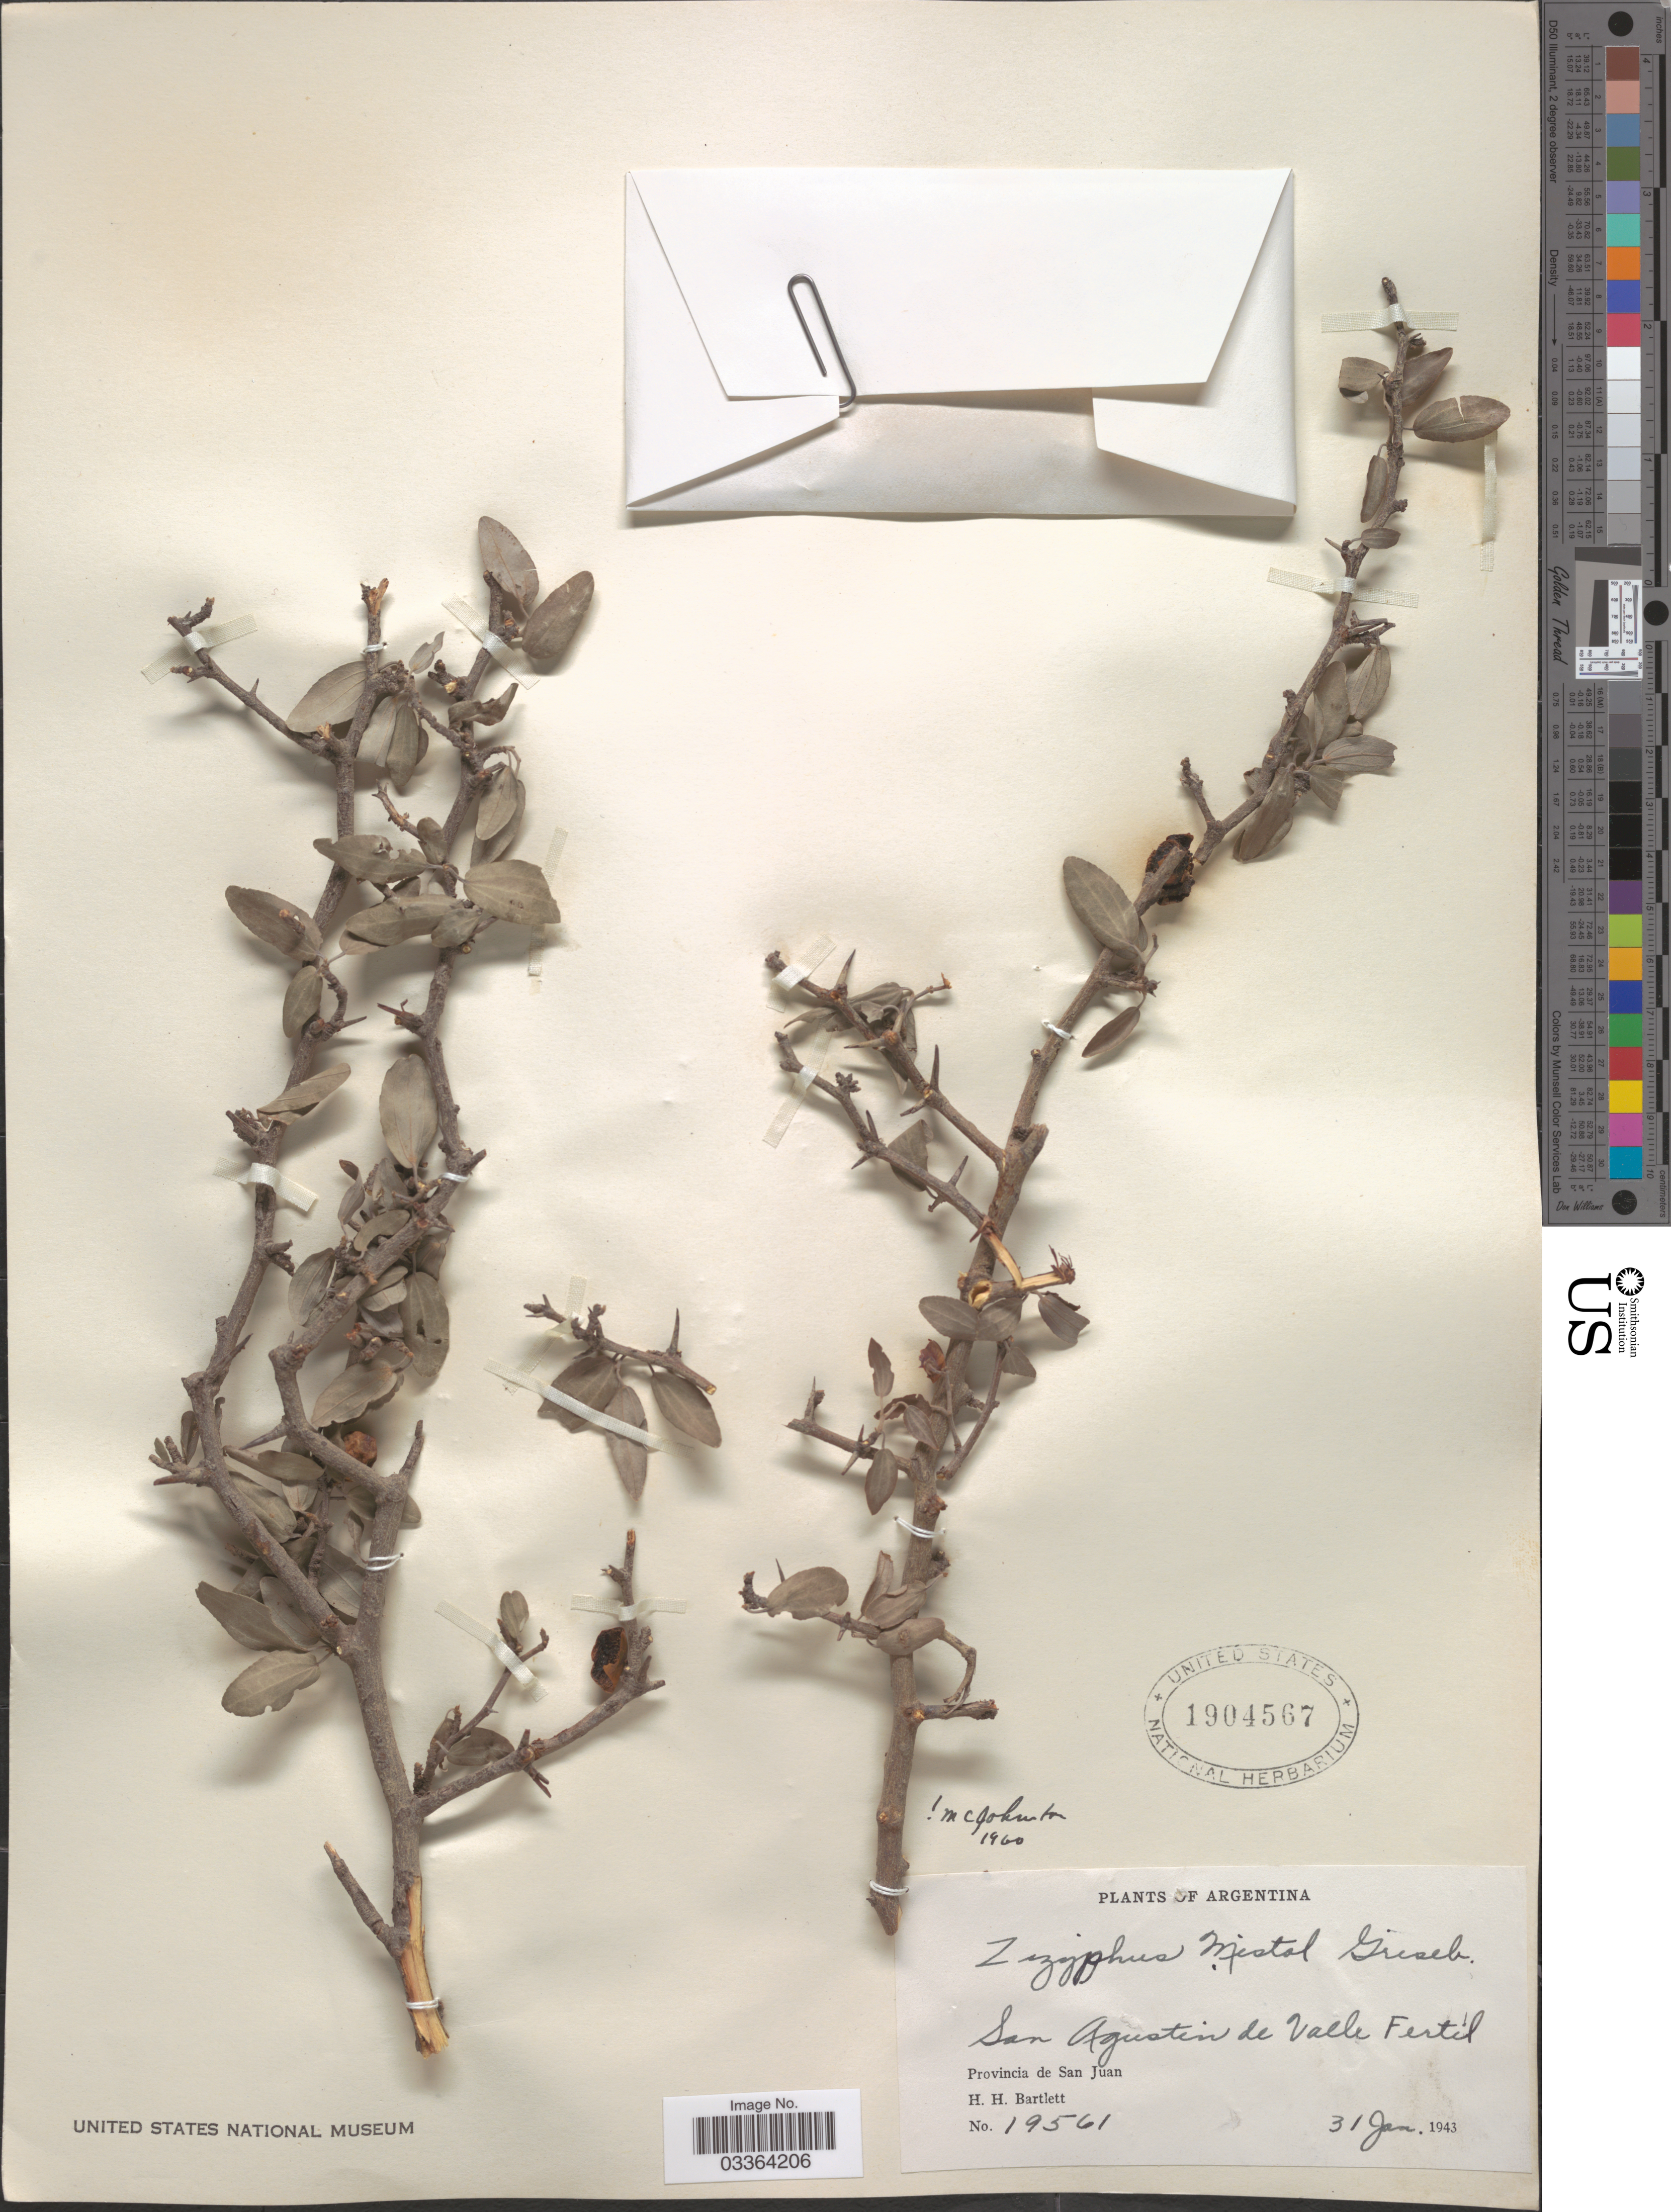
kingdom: Plantae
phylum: Tracheophyta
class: Magnoliopsida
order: Rosales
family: Rhamnaceae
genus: Sarcomphalus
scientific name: Sarcomphalus mistol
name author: (Griseb.) Hauenschild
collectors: H. H. Bartlett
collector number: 19561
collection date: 1943-01-31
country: Argentina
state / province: San Juan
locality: San Agustin de Valle Fertil.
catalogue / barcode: US 1904567